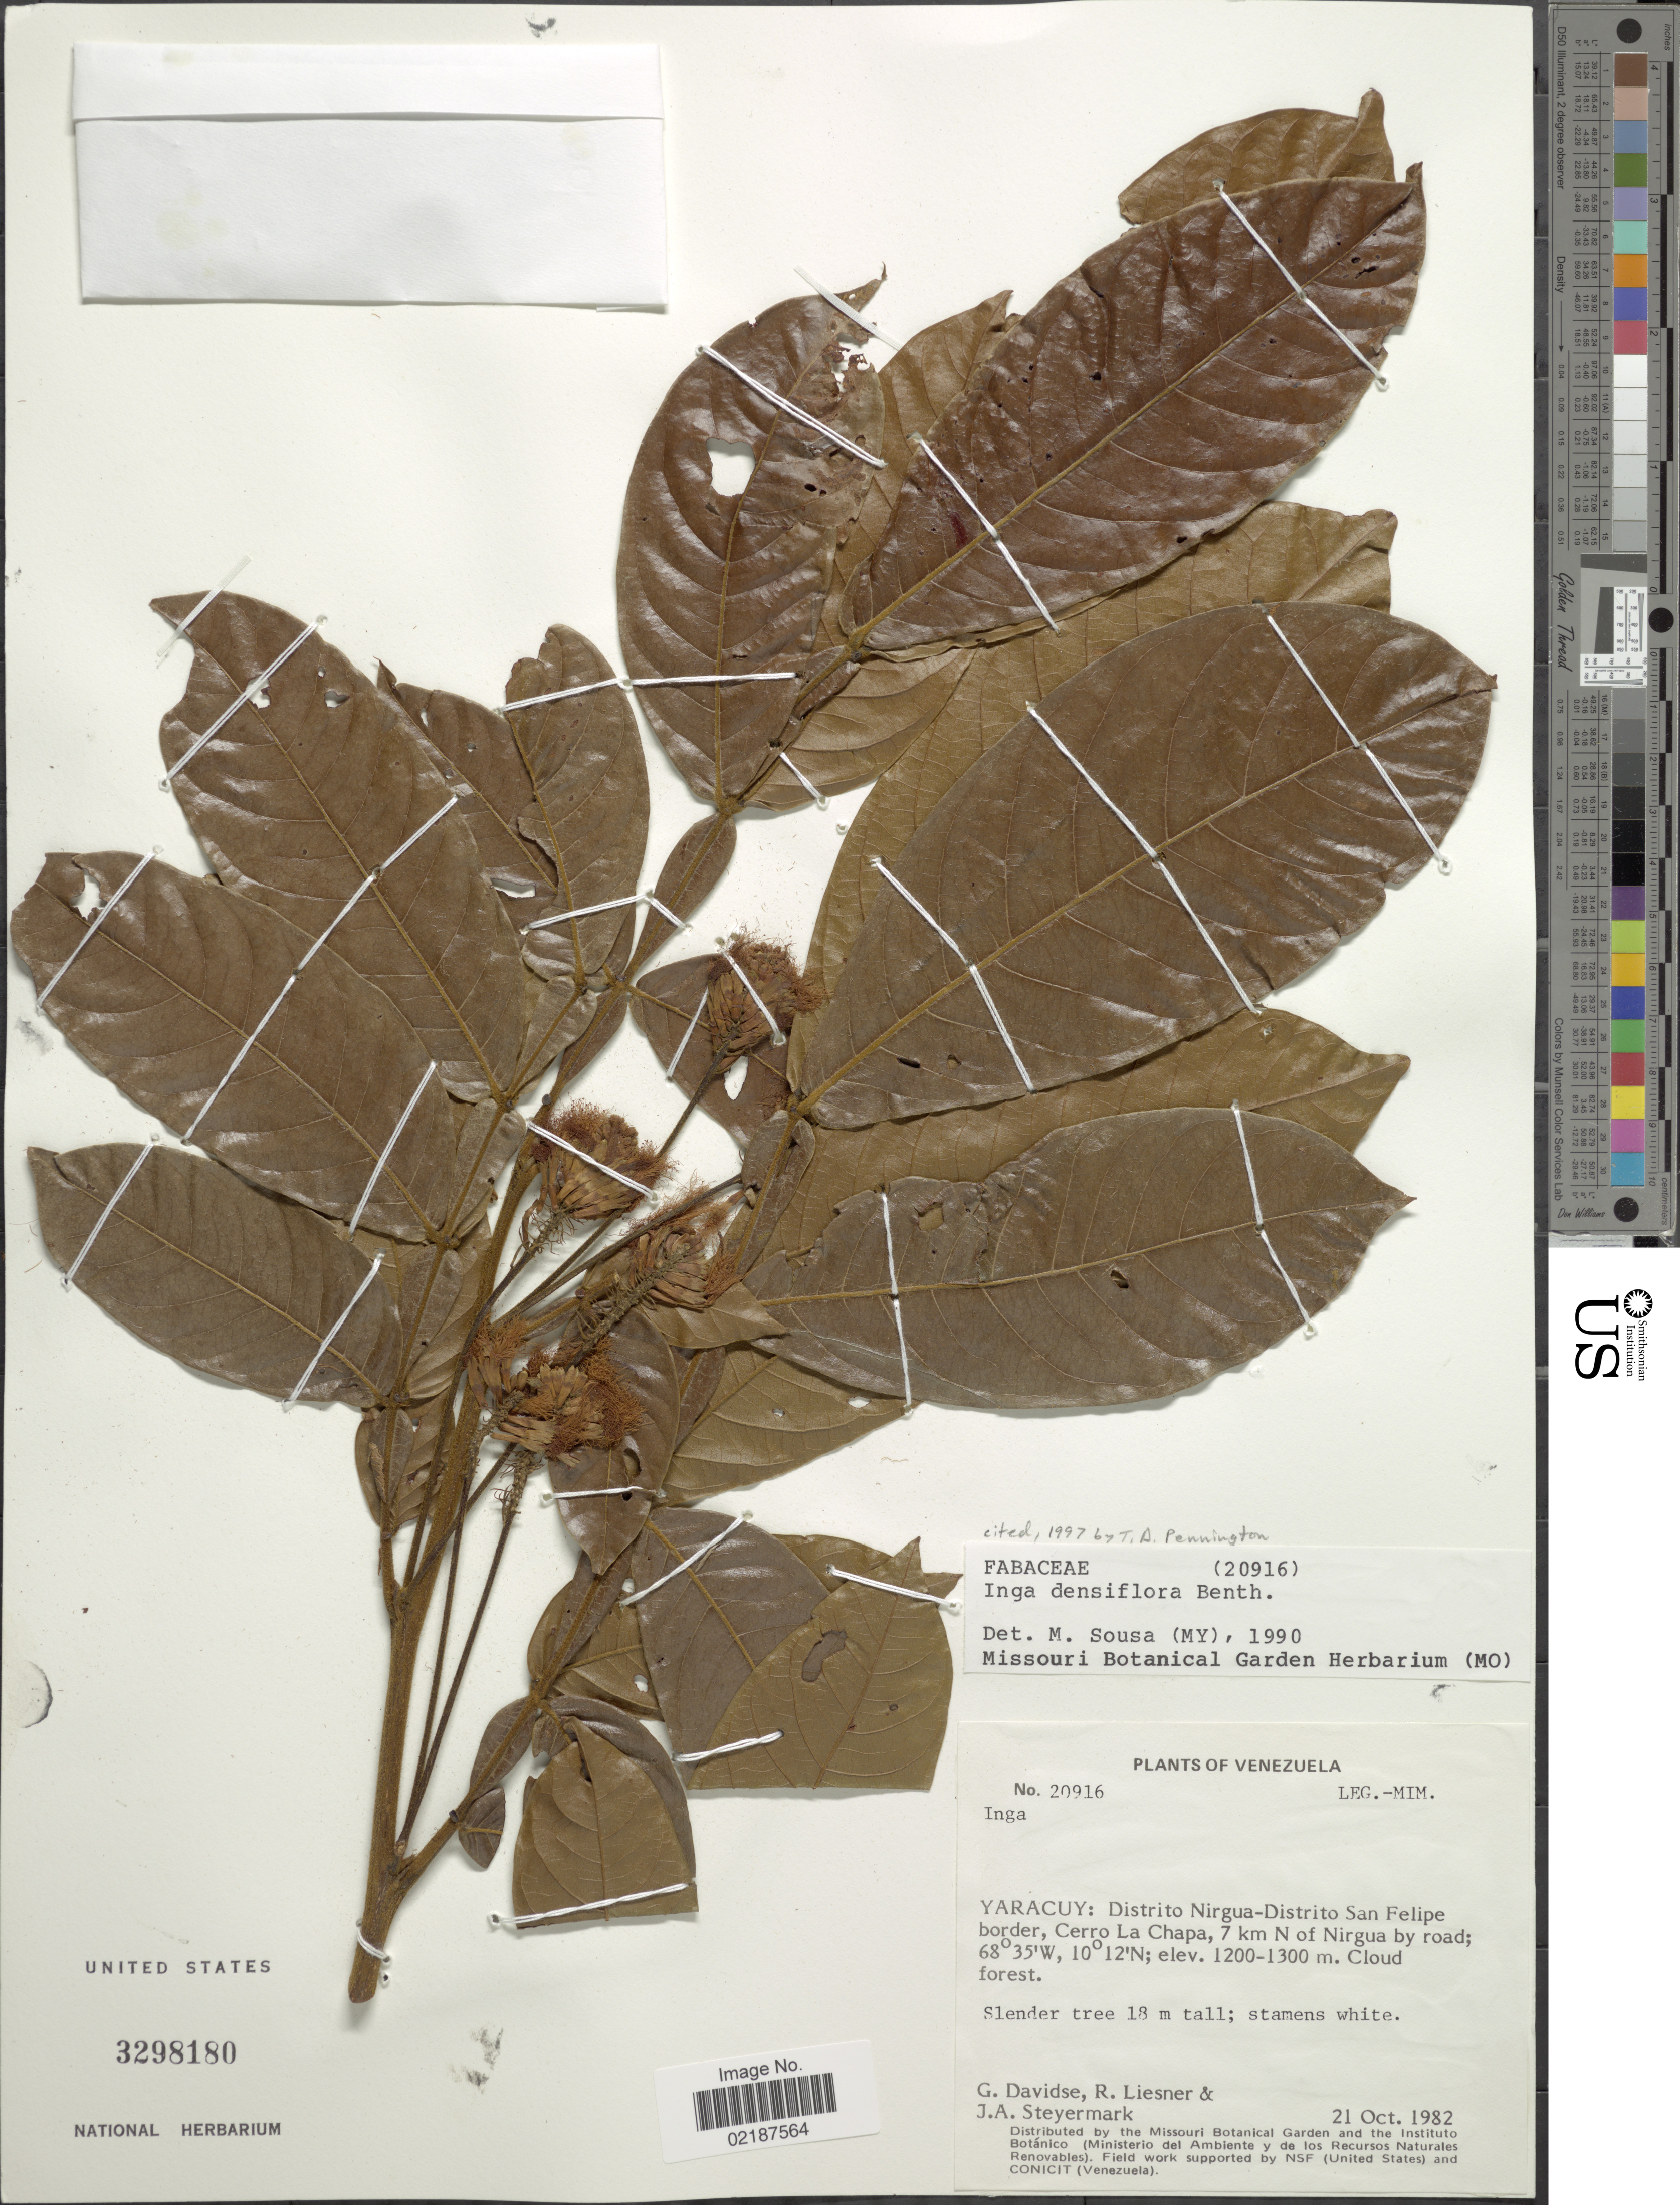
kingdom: Plantae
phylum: Tracheophyta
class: Magnoliopsida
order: Fabales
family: Fabaceae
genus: Inga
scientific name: Inga densiflora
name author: Benth.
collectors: G. Davidse, R. L. Liesner & J. Steyermark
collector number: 20916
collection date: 1982-10-21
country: Venezuela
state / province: Yaracuy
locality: Distrito Nirgua - Distrito San Felipe border, Cerro La Chapa, 7 km N of Nirgua by road. Cloud forest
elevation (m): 1200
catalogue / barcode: US 3298180